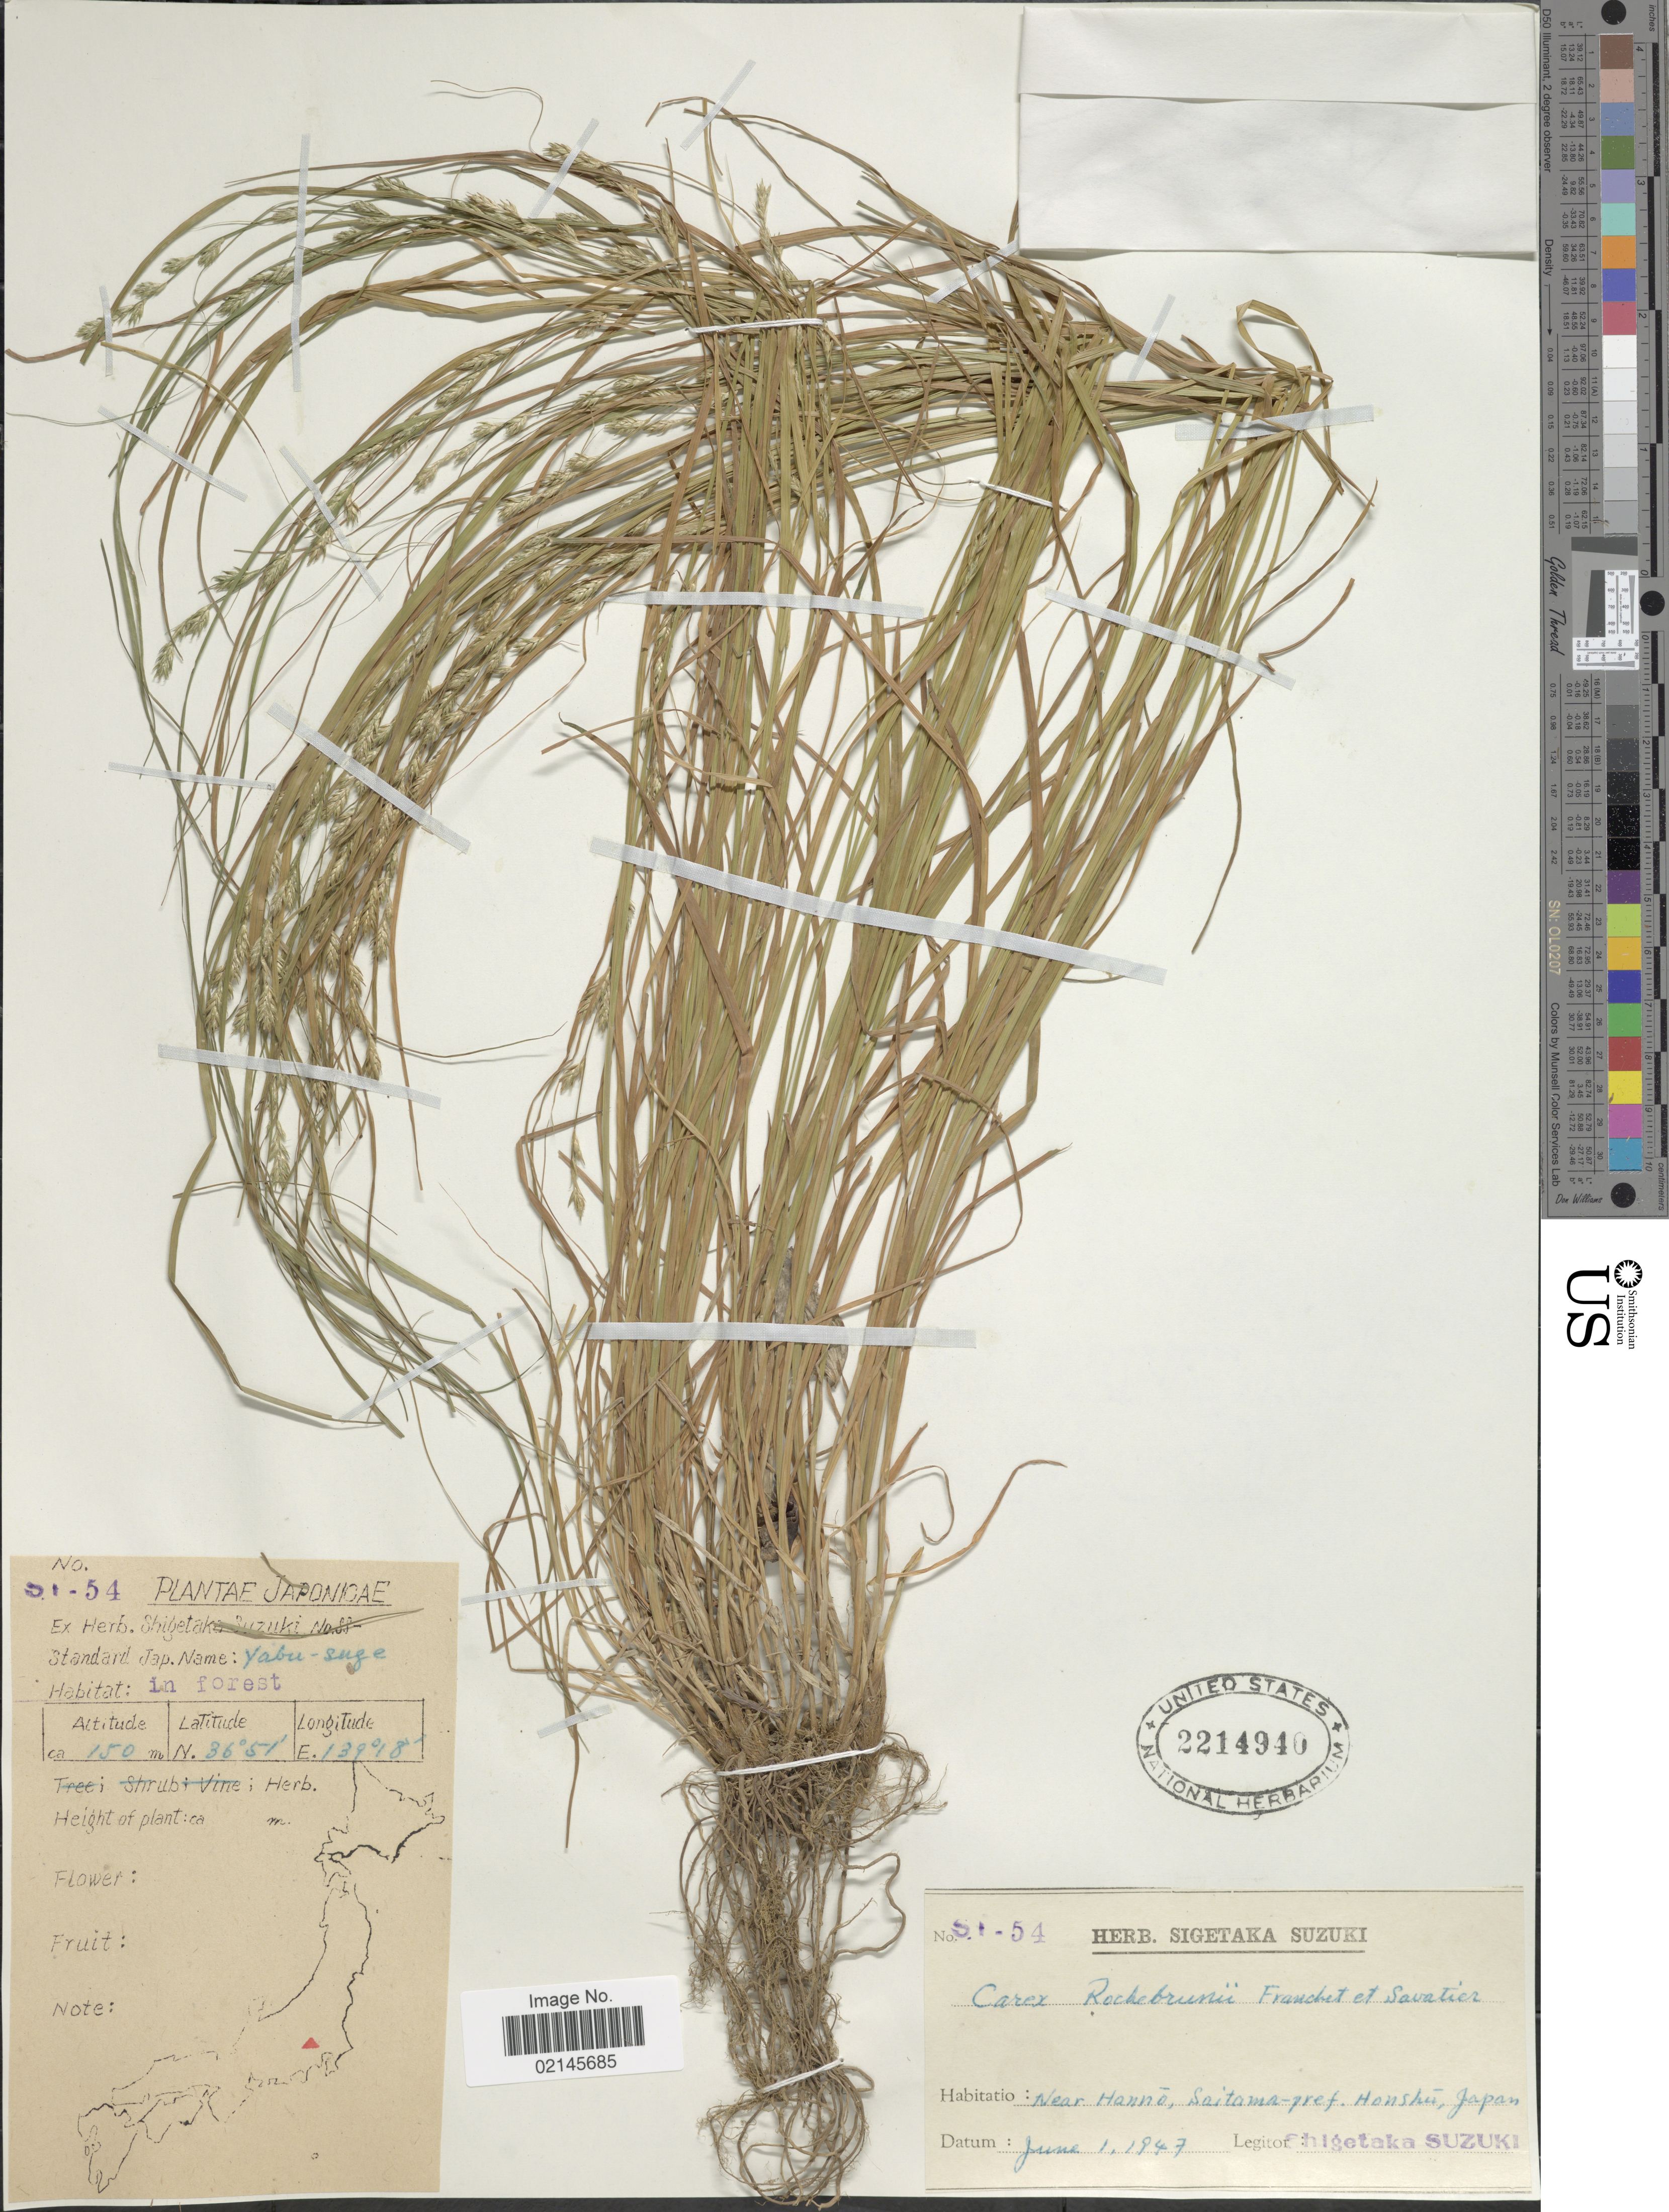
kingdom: Plantae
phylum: Tracheophyta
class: Liliopsida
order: Poales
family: Cyperaceae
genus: Carex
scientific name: Carex rochebrunii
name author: Franch. & Sav.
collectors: S. Suzuki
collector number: SI-54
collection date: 1847-06-01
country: Japan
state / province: Saitama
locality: Near Hanno, Saitama pref., Honshu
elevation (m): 150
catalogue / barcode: US 2214940